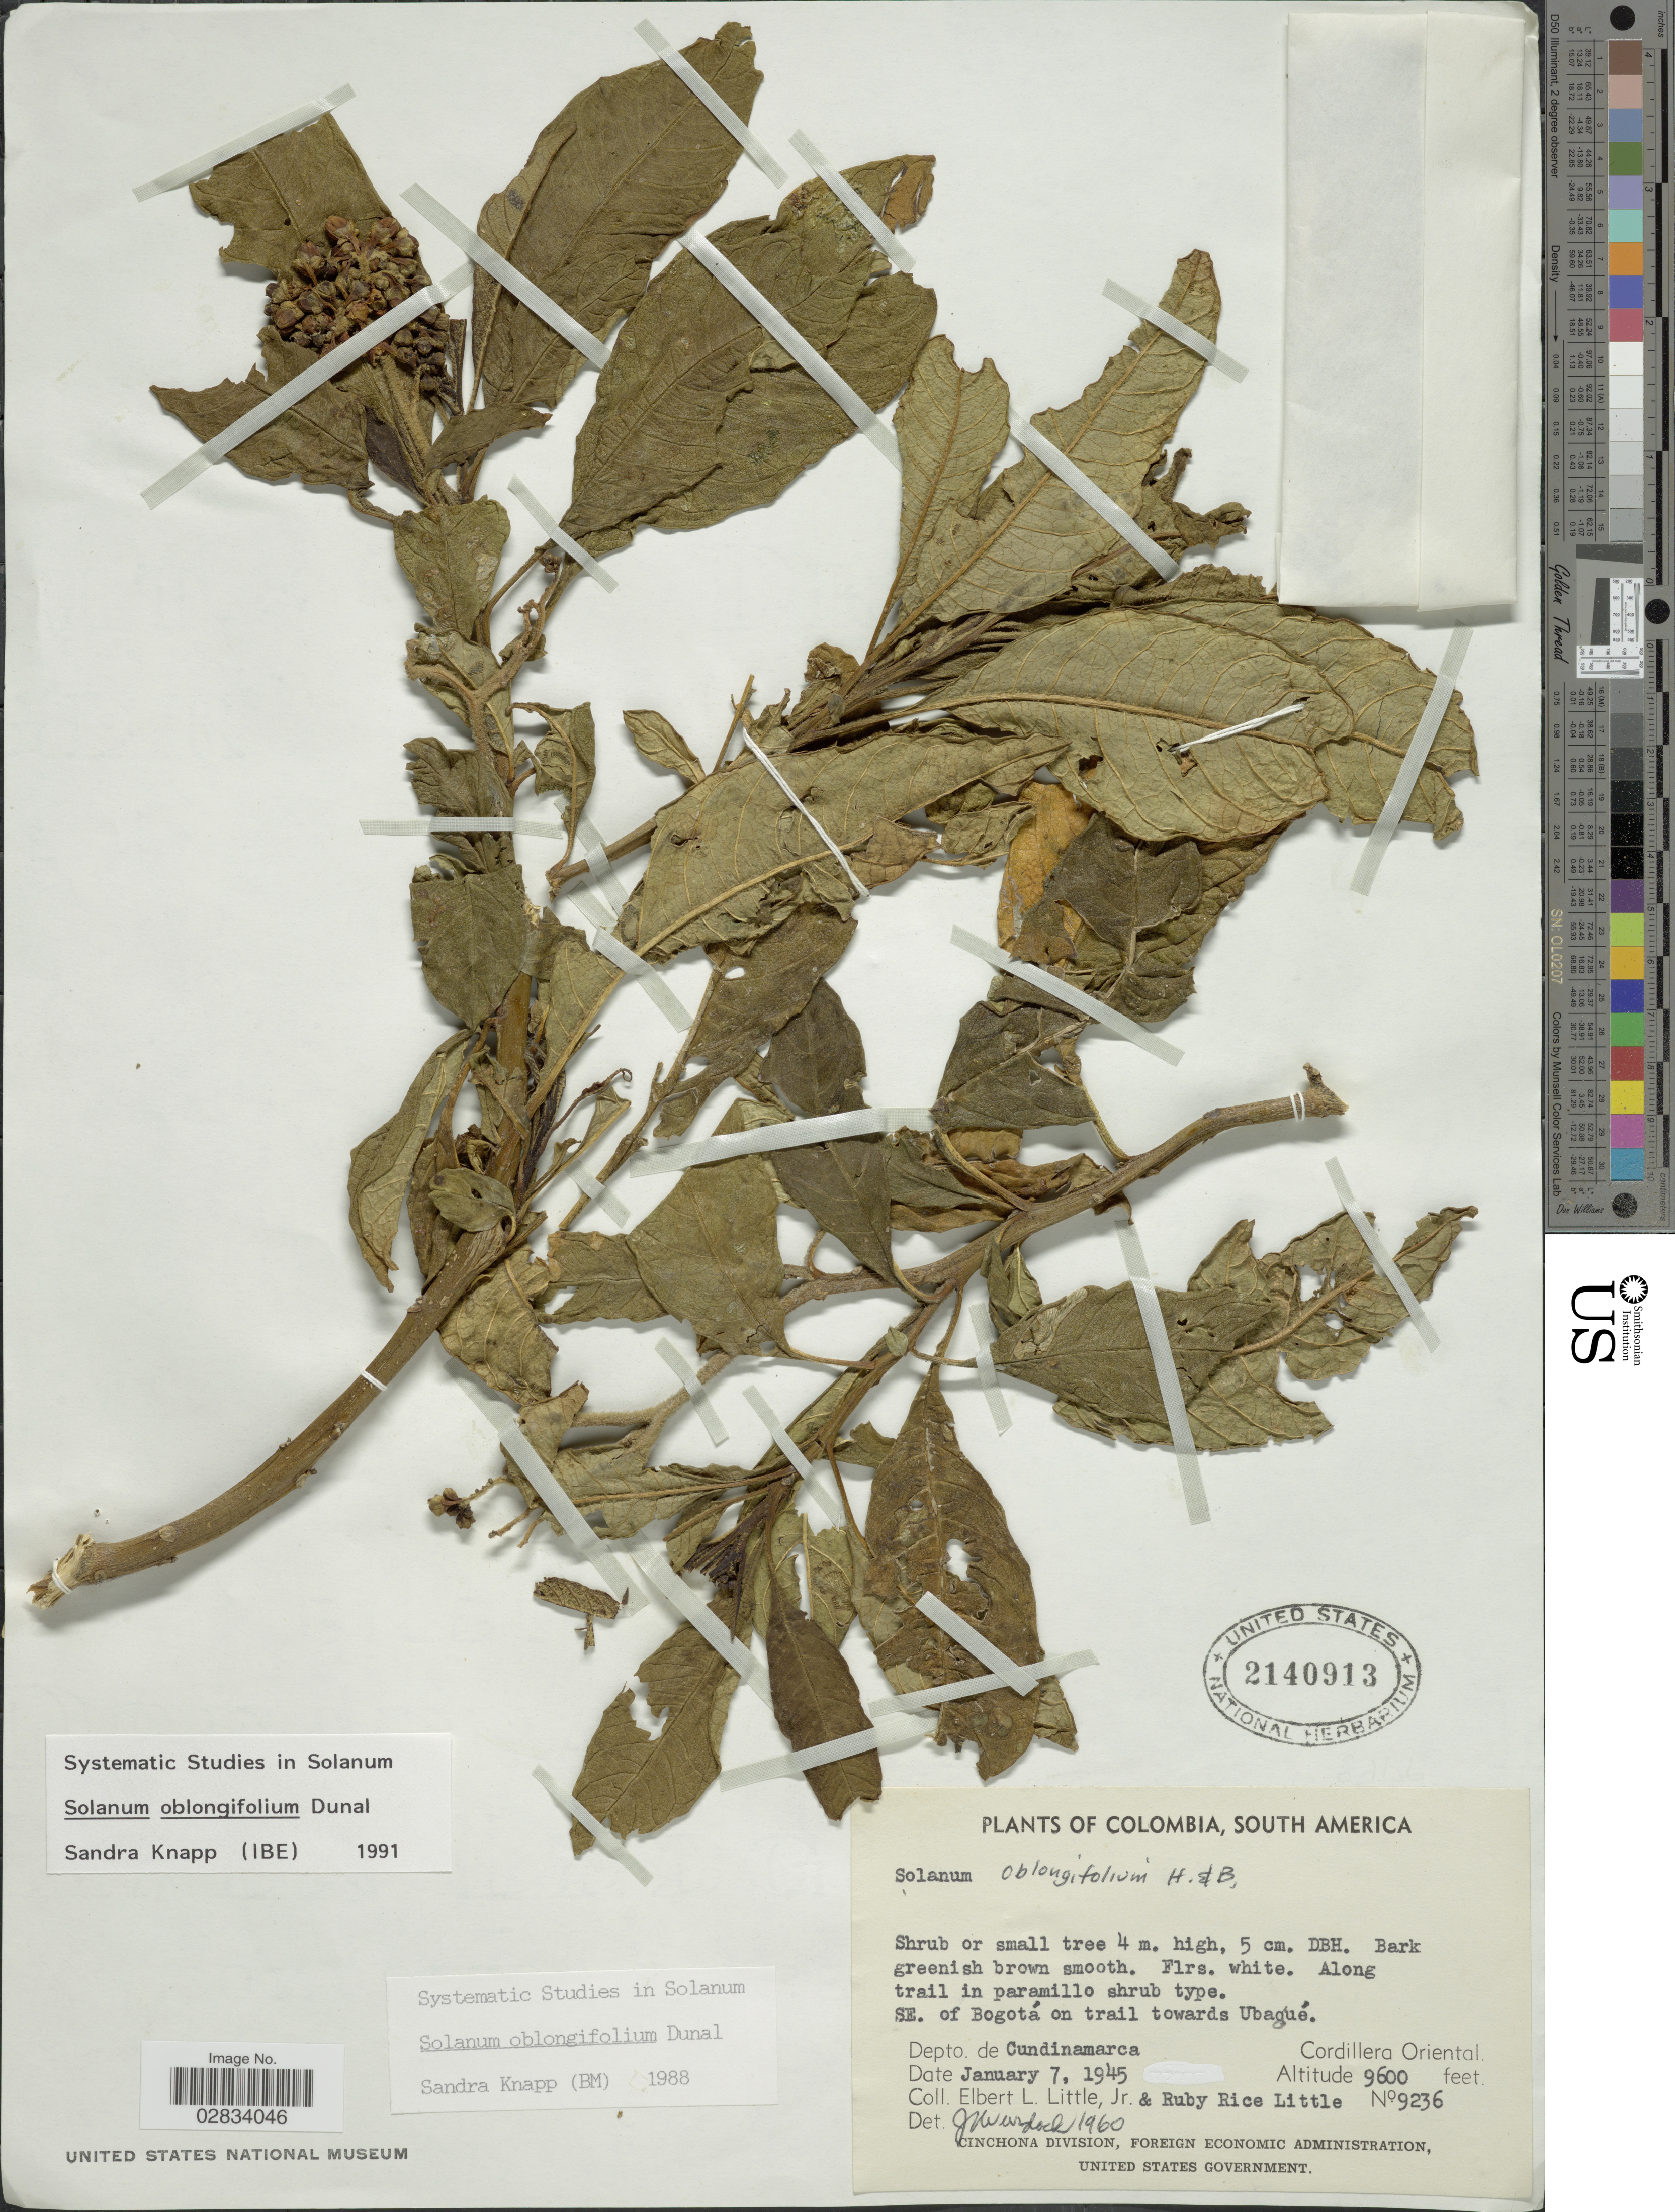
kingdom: Plantae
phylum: Tracheophyta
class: Magnoliopsida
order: Solanales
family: Solanaceae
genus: Solanum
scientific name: Solanum oblongifolium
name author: Duval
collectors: E. L. Little & R. R. Little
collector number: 9236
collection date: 1945-01-07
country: Colombia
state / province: Cundinamarca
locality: SE. of Bogotá on trail towards Ubaqué, Depto. de Cundinamarca, Cordillera Oriental.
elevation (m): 2926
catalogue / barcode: US 2140913